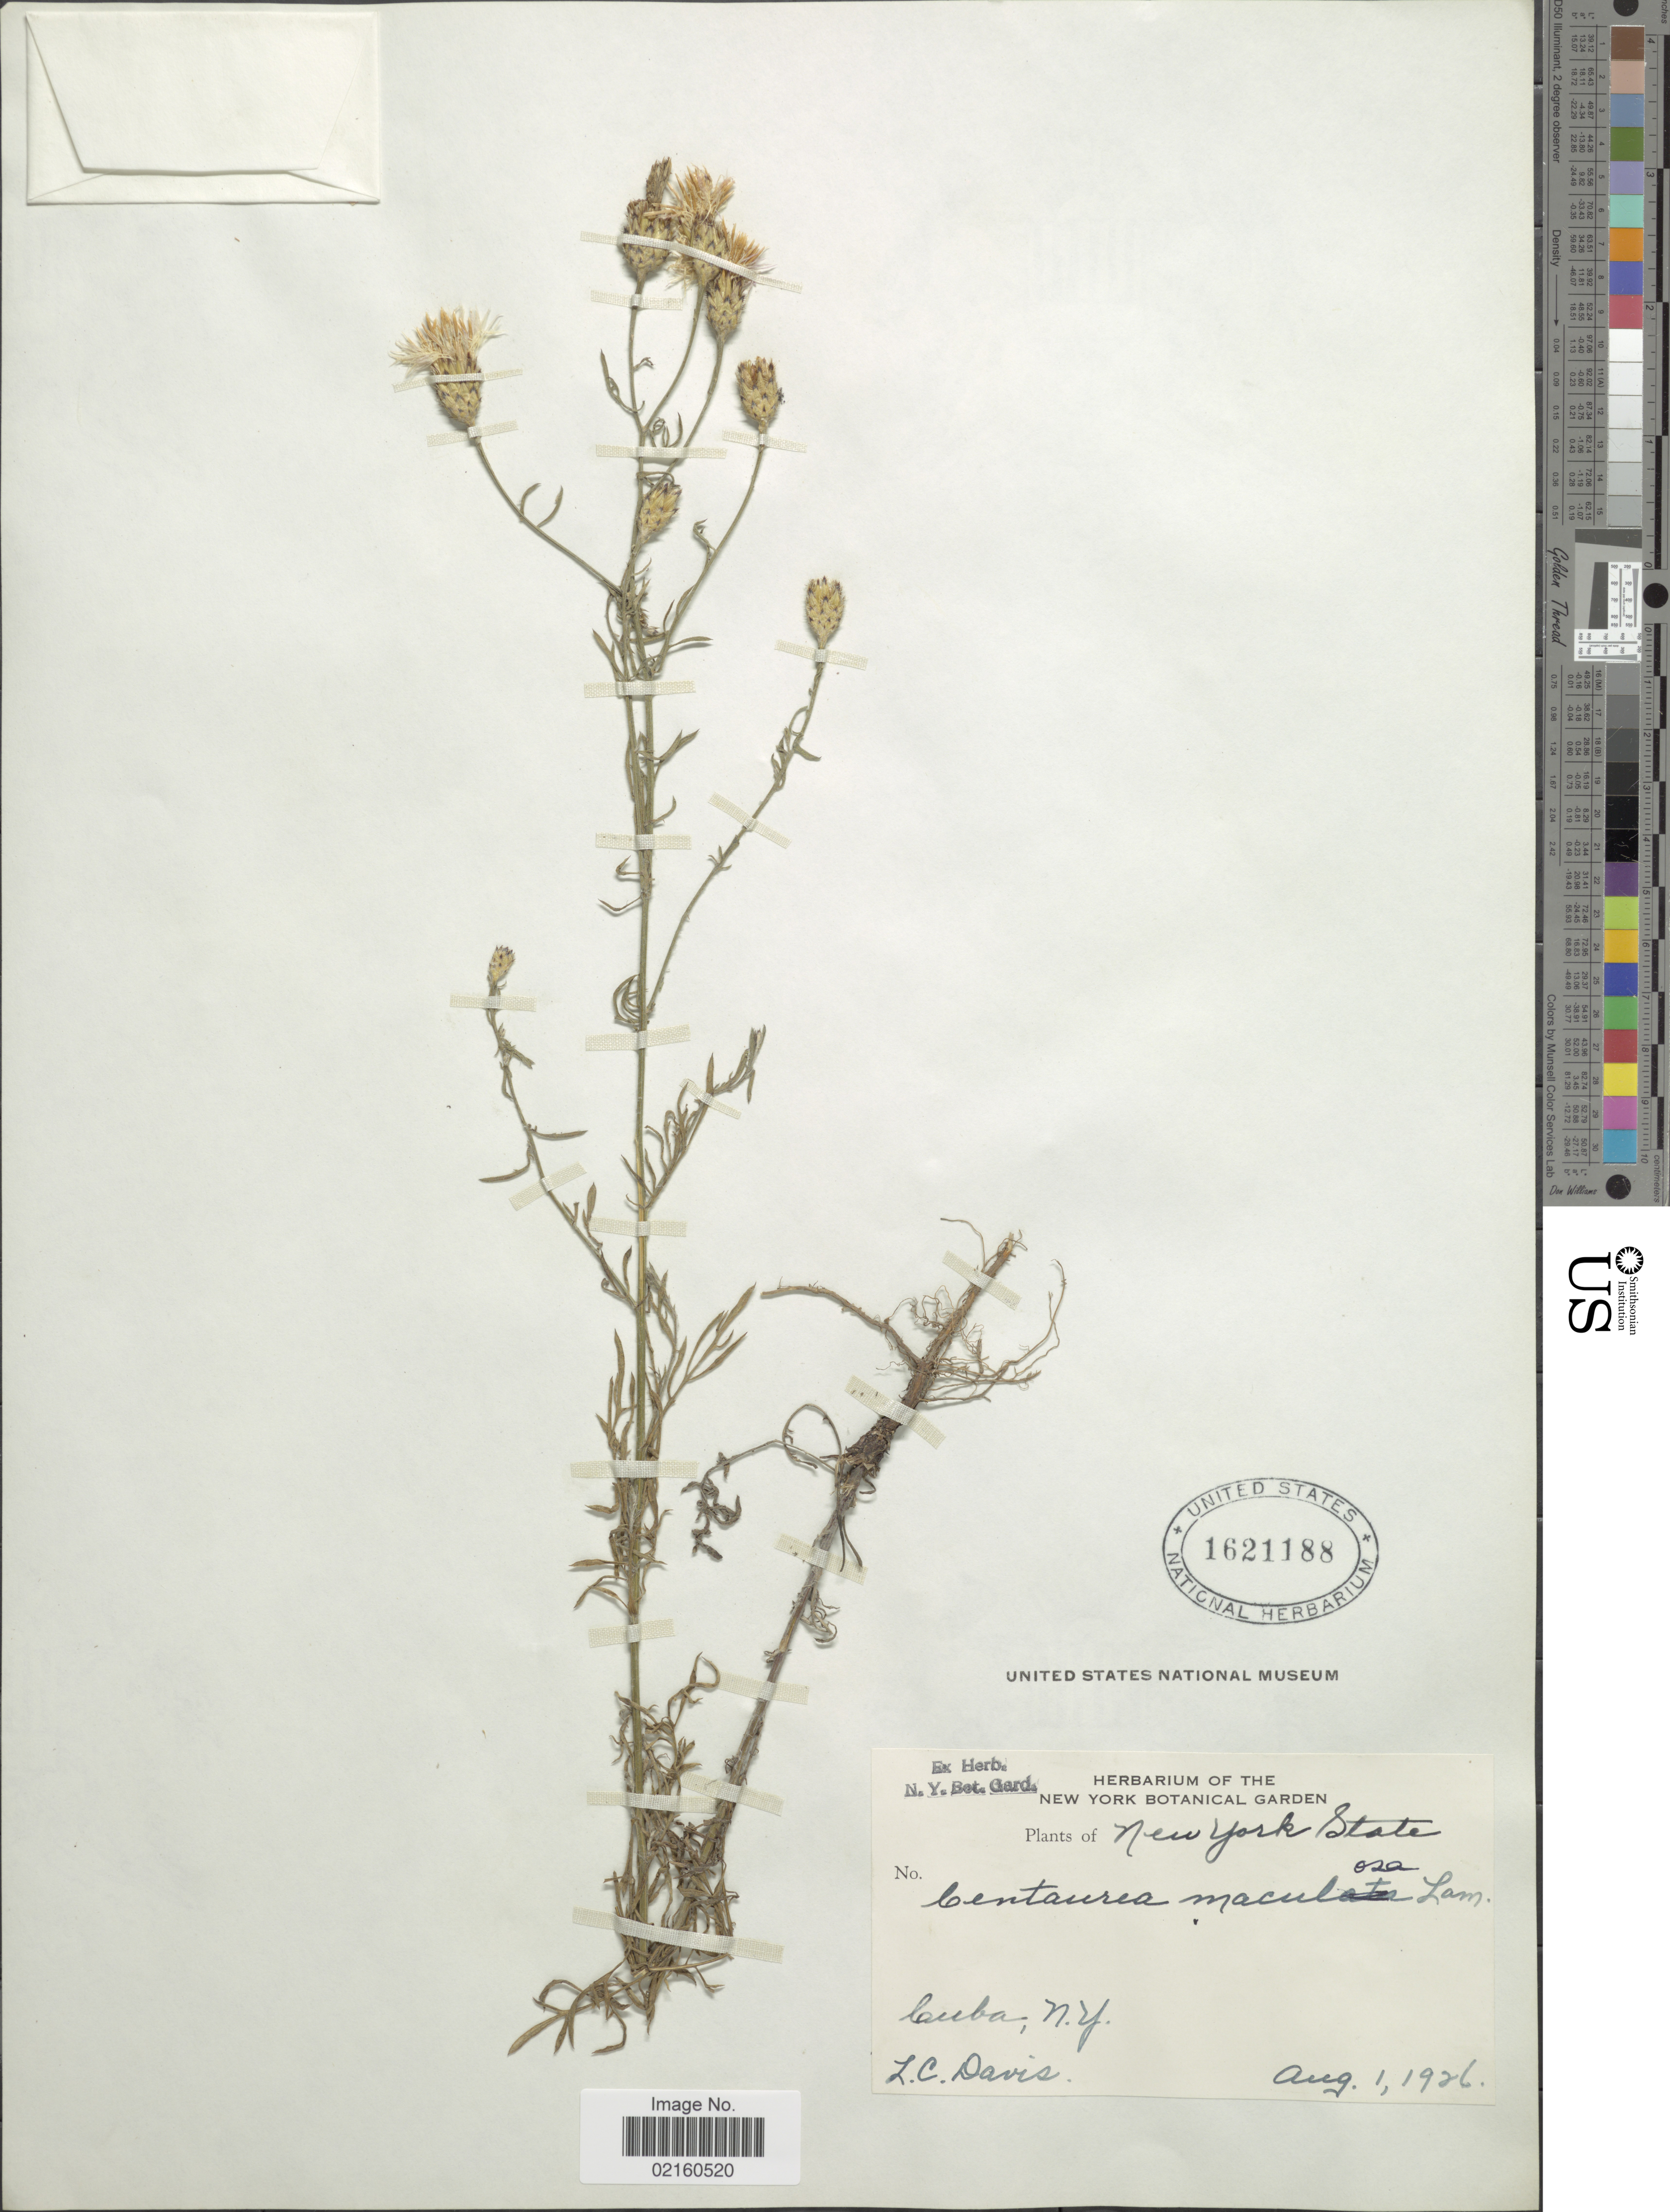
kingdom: Plantae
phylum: Tracheophyta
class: Magnoliopsida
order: Asterales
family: Asteraceae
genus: Centaurea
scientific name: Centaurea stoebe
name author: L.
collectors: L. C. Davis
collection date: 1926-08-01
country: United States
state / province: New York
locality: New York State, Cuba, N. Y.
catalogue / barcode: US 1621188